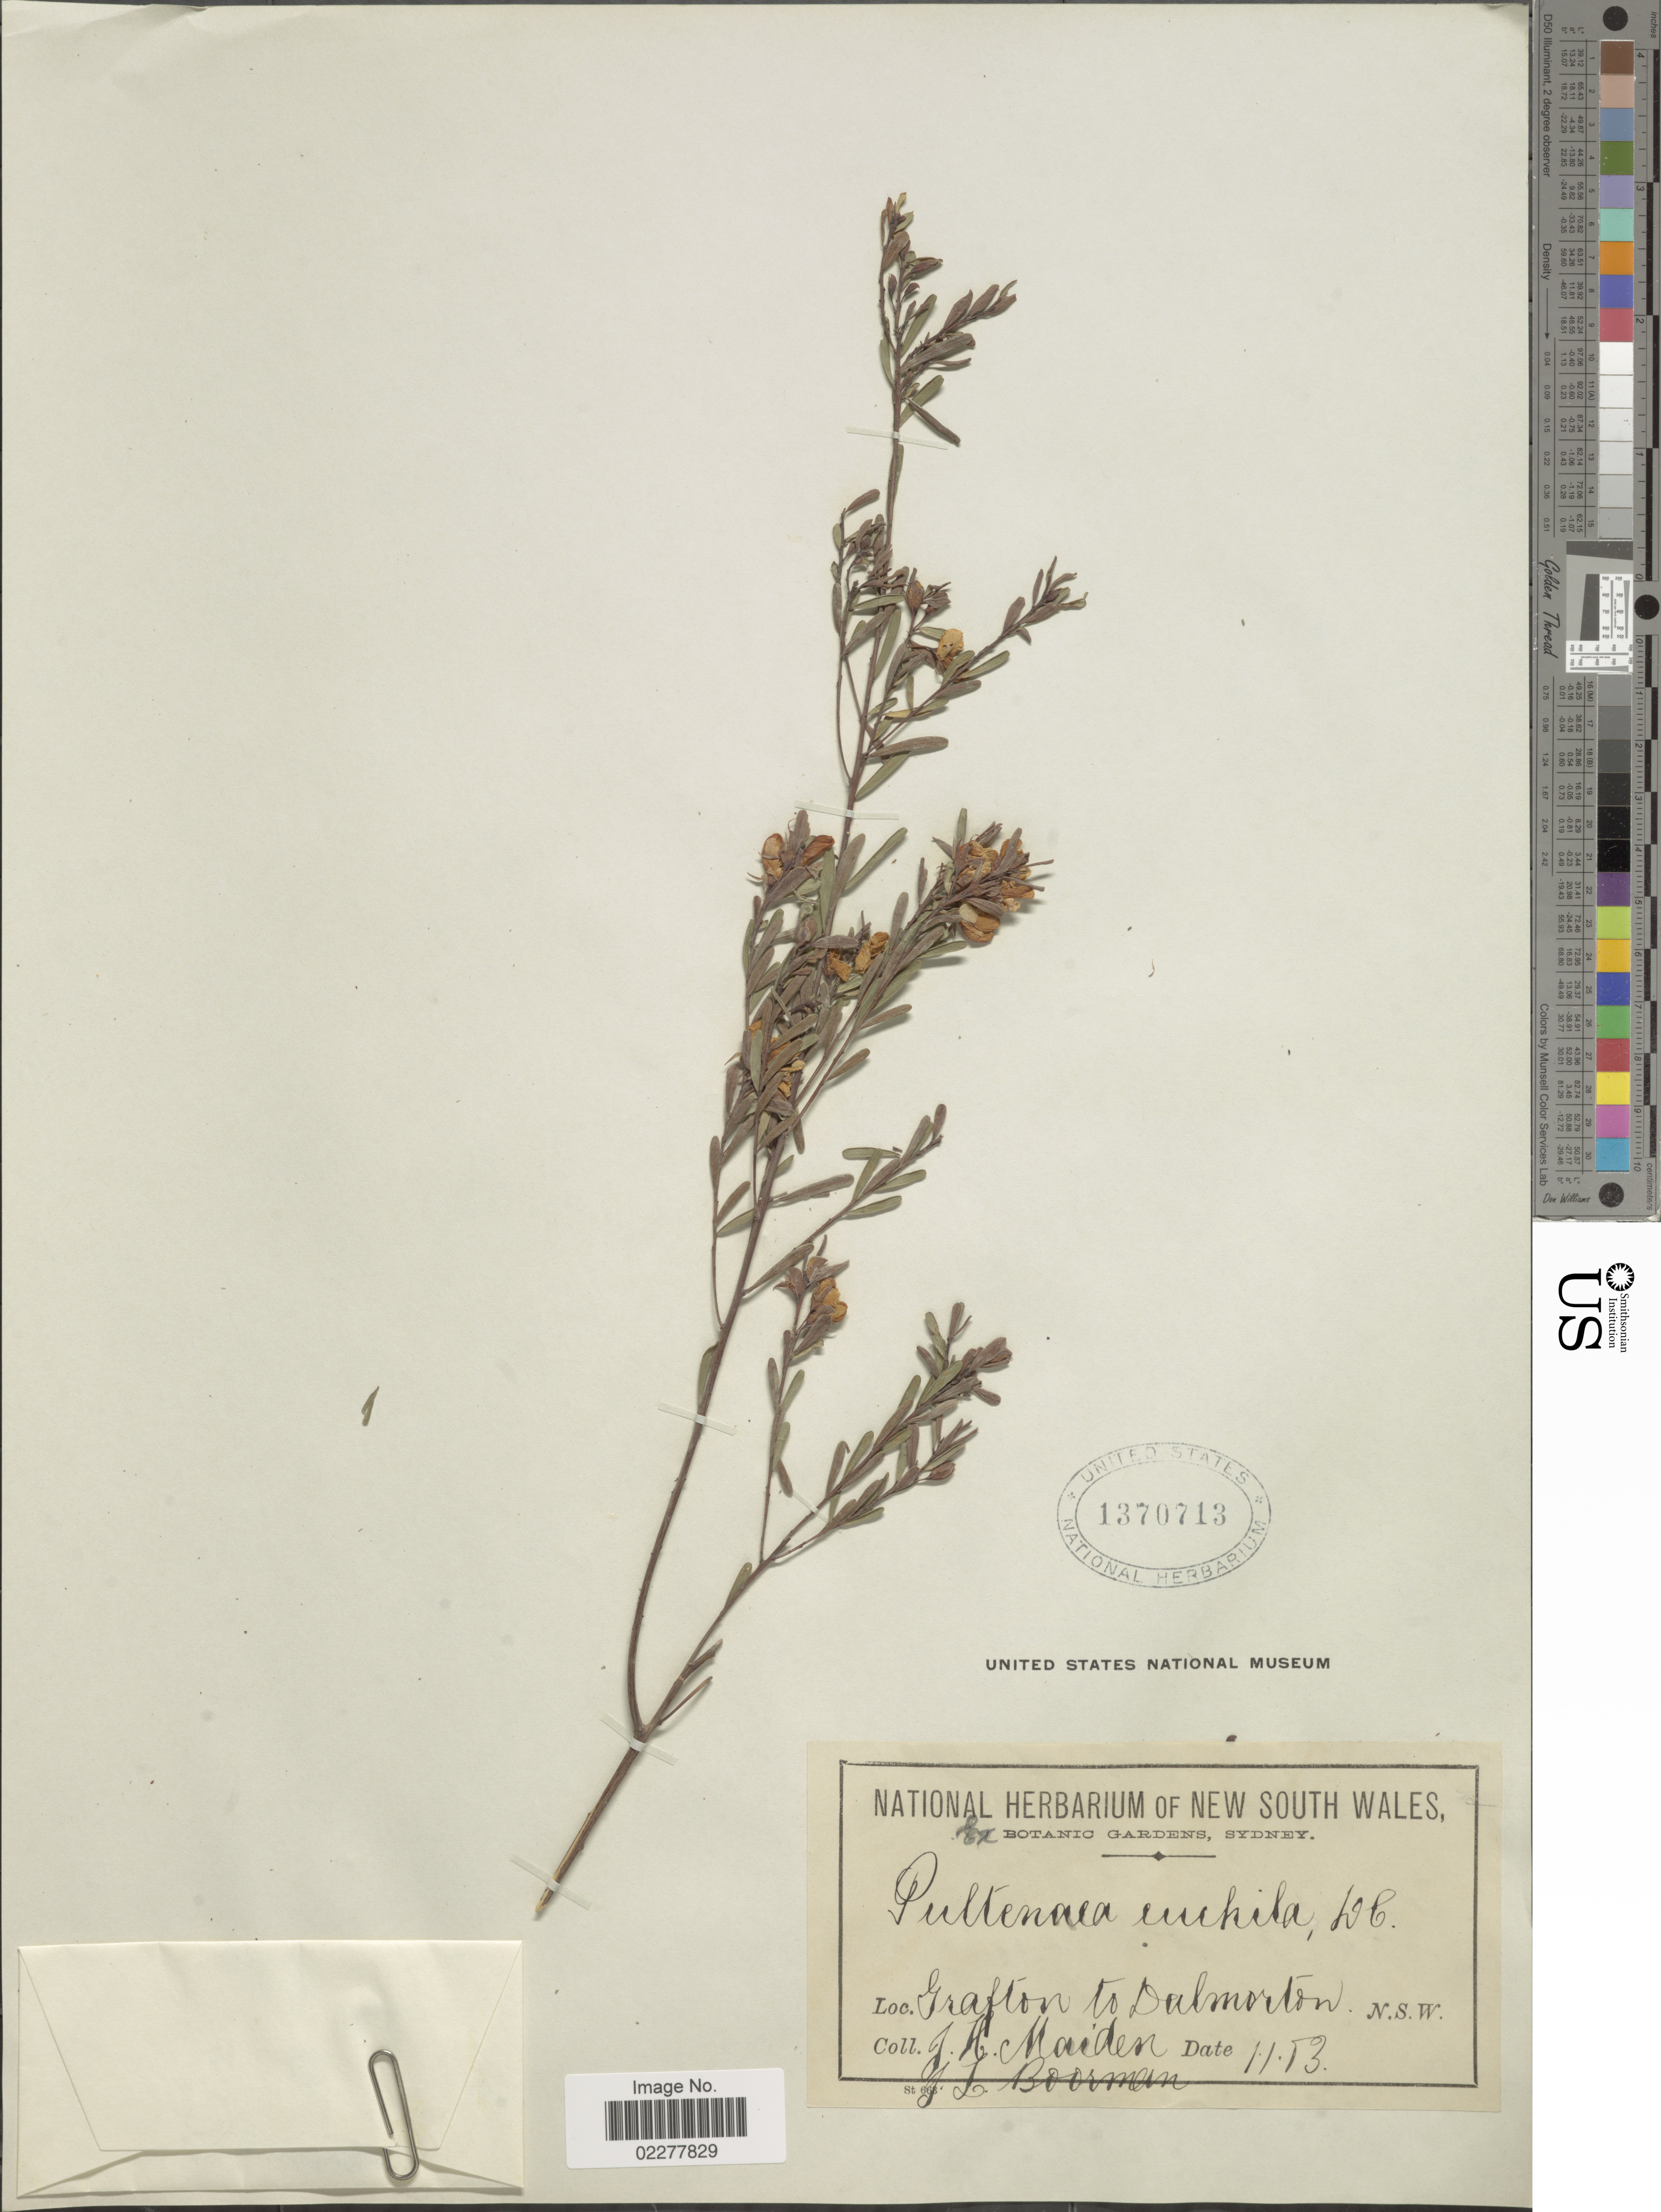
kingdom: Plantae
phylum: Tracheophyta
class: Magnoliopsida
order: Fabales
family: Fabaceae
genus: Pultenaea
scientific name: Pultenaea euchila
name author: DC.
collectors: J. Maiden & J. Boorman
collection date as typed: Transcribed d/m/y: /11/13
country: Australia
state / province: New South Wales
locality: Grafton to Dalmorton. N.S.W.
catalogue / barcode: US 1370713